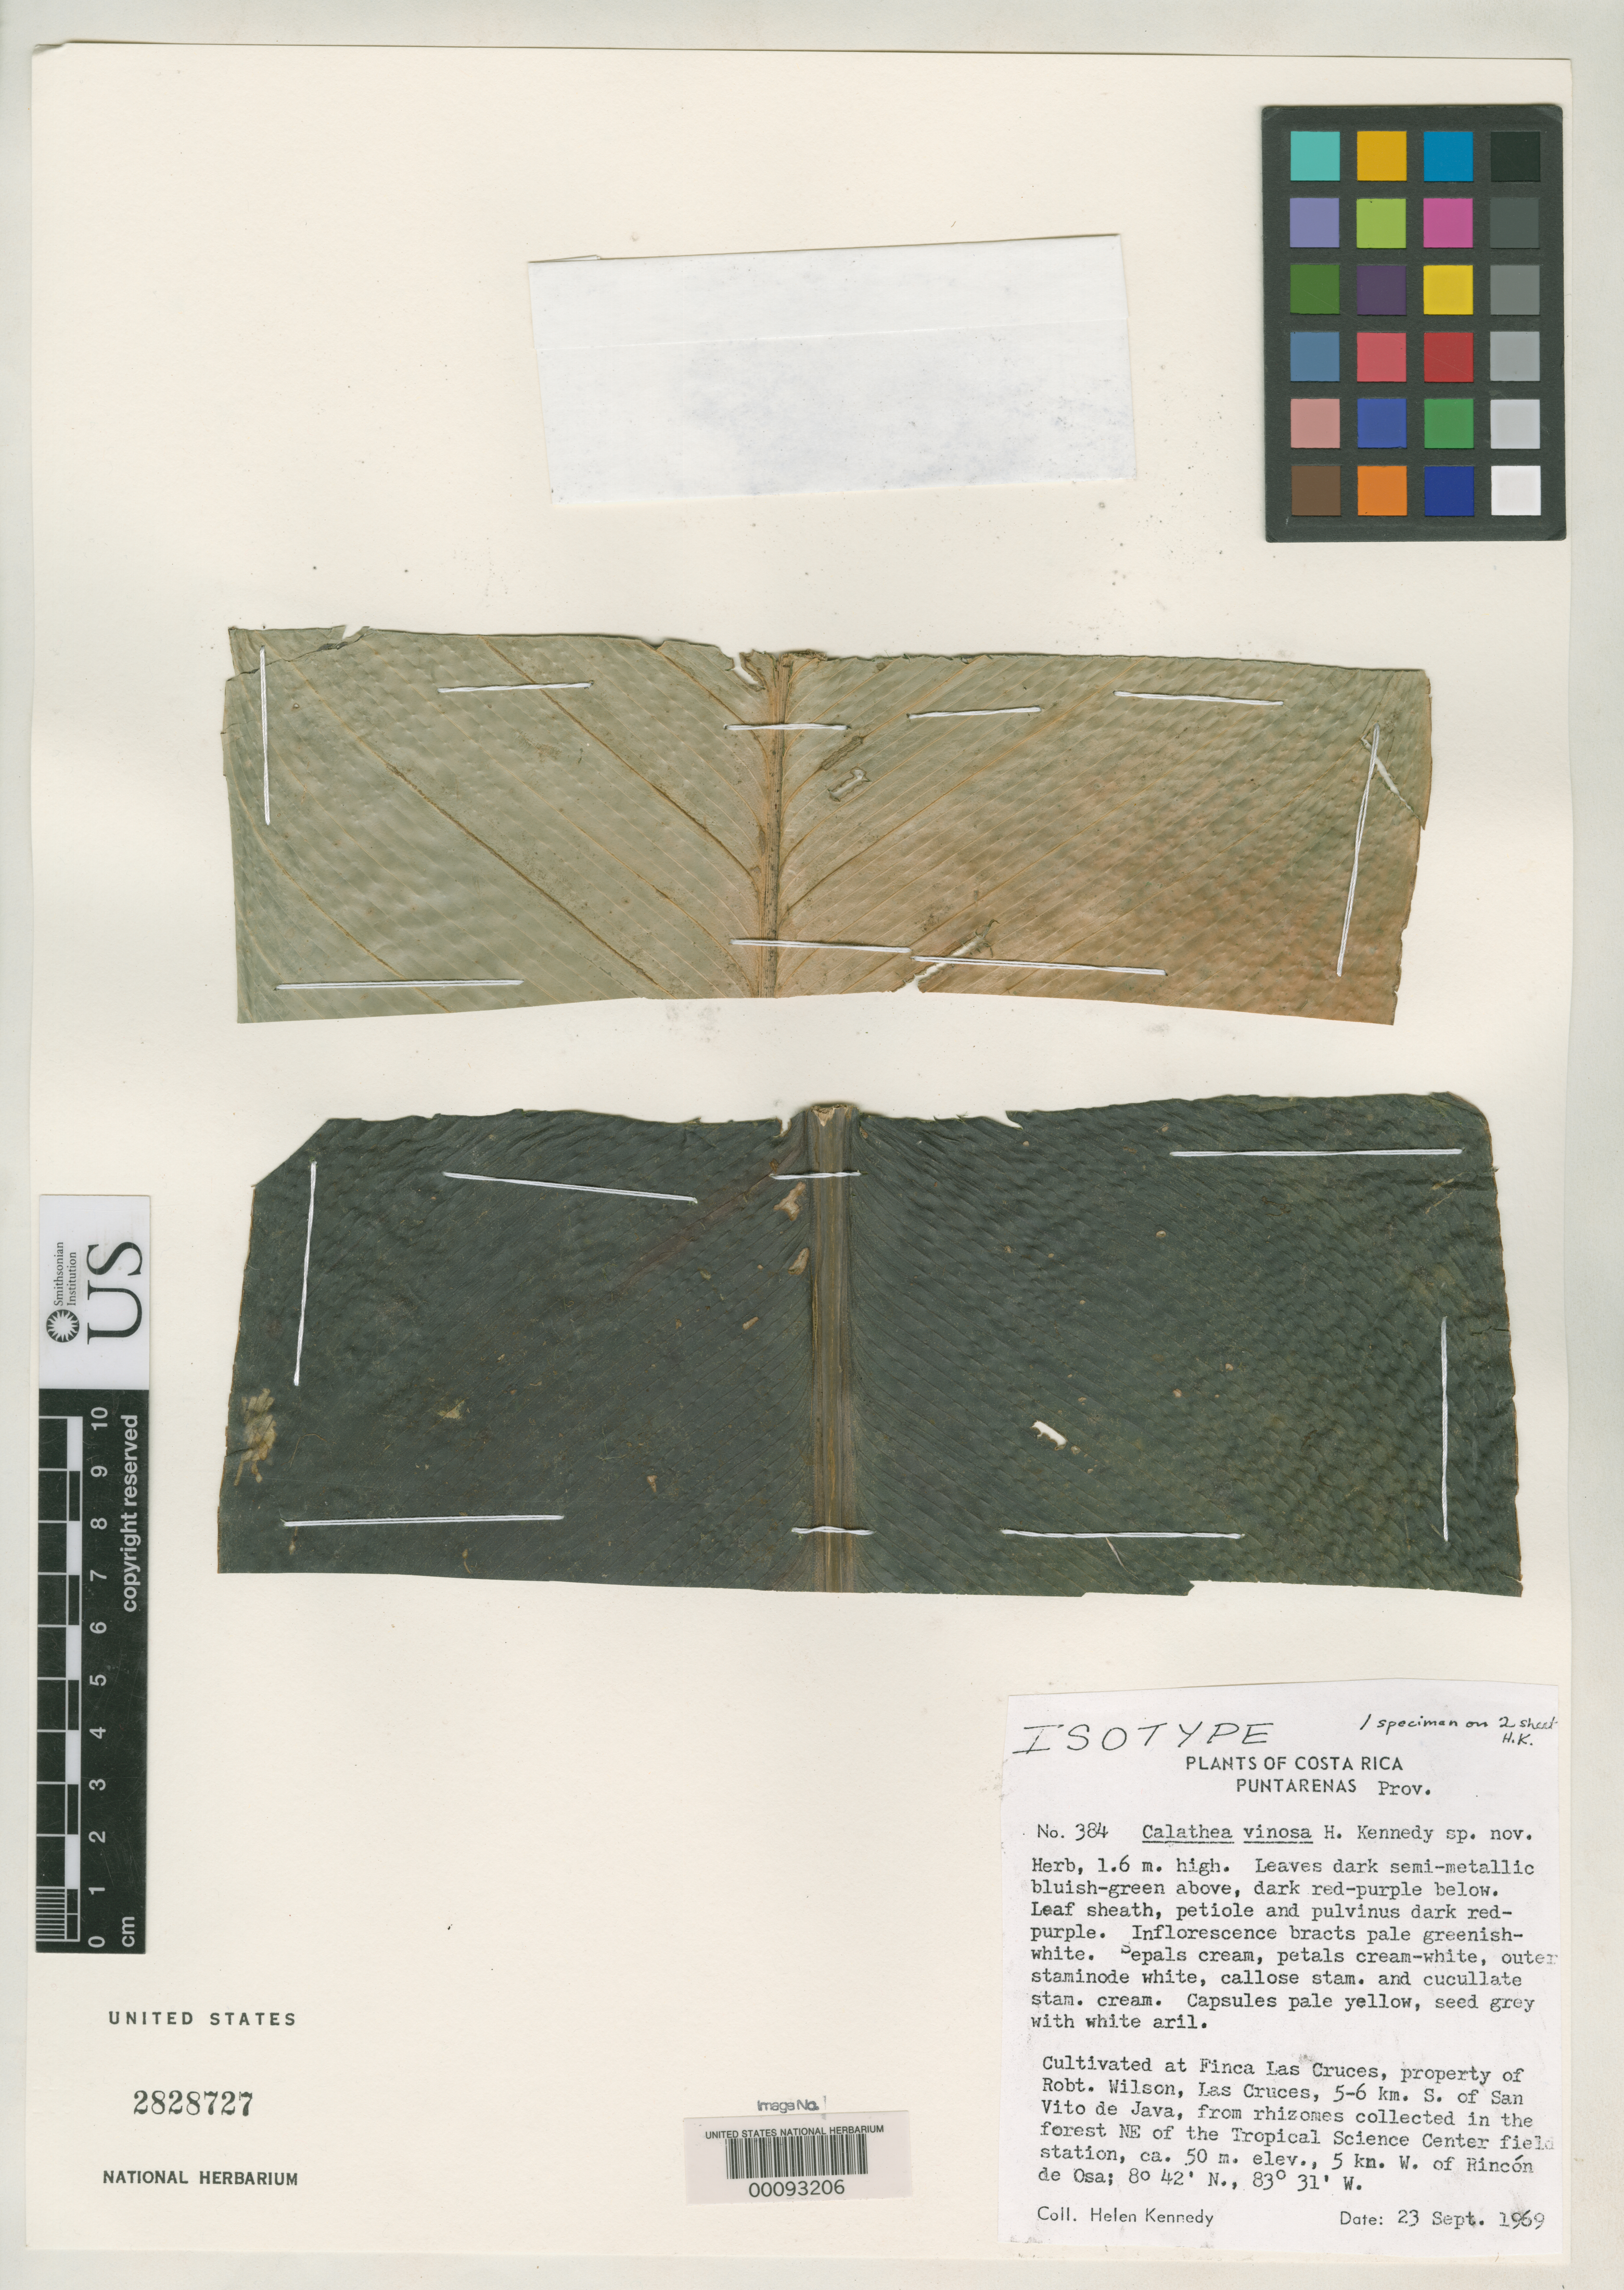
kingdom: Plantae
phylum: Tracheophyta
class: Liliopsida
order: Zingiberales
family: Marantaceae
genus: Calathea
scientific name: Calathea vinosa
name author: H. Kenn.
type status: Isotype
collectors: H. Kennedy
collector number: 384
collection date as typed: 23 Sep 1969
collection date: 1969-09-23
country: Costa Rica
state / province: Puntarenas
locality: Cultivated at Finca las Cruces.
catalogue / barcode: US 2828727